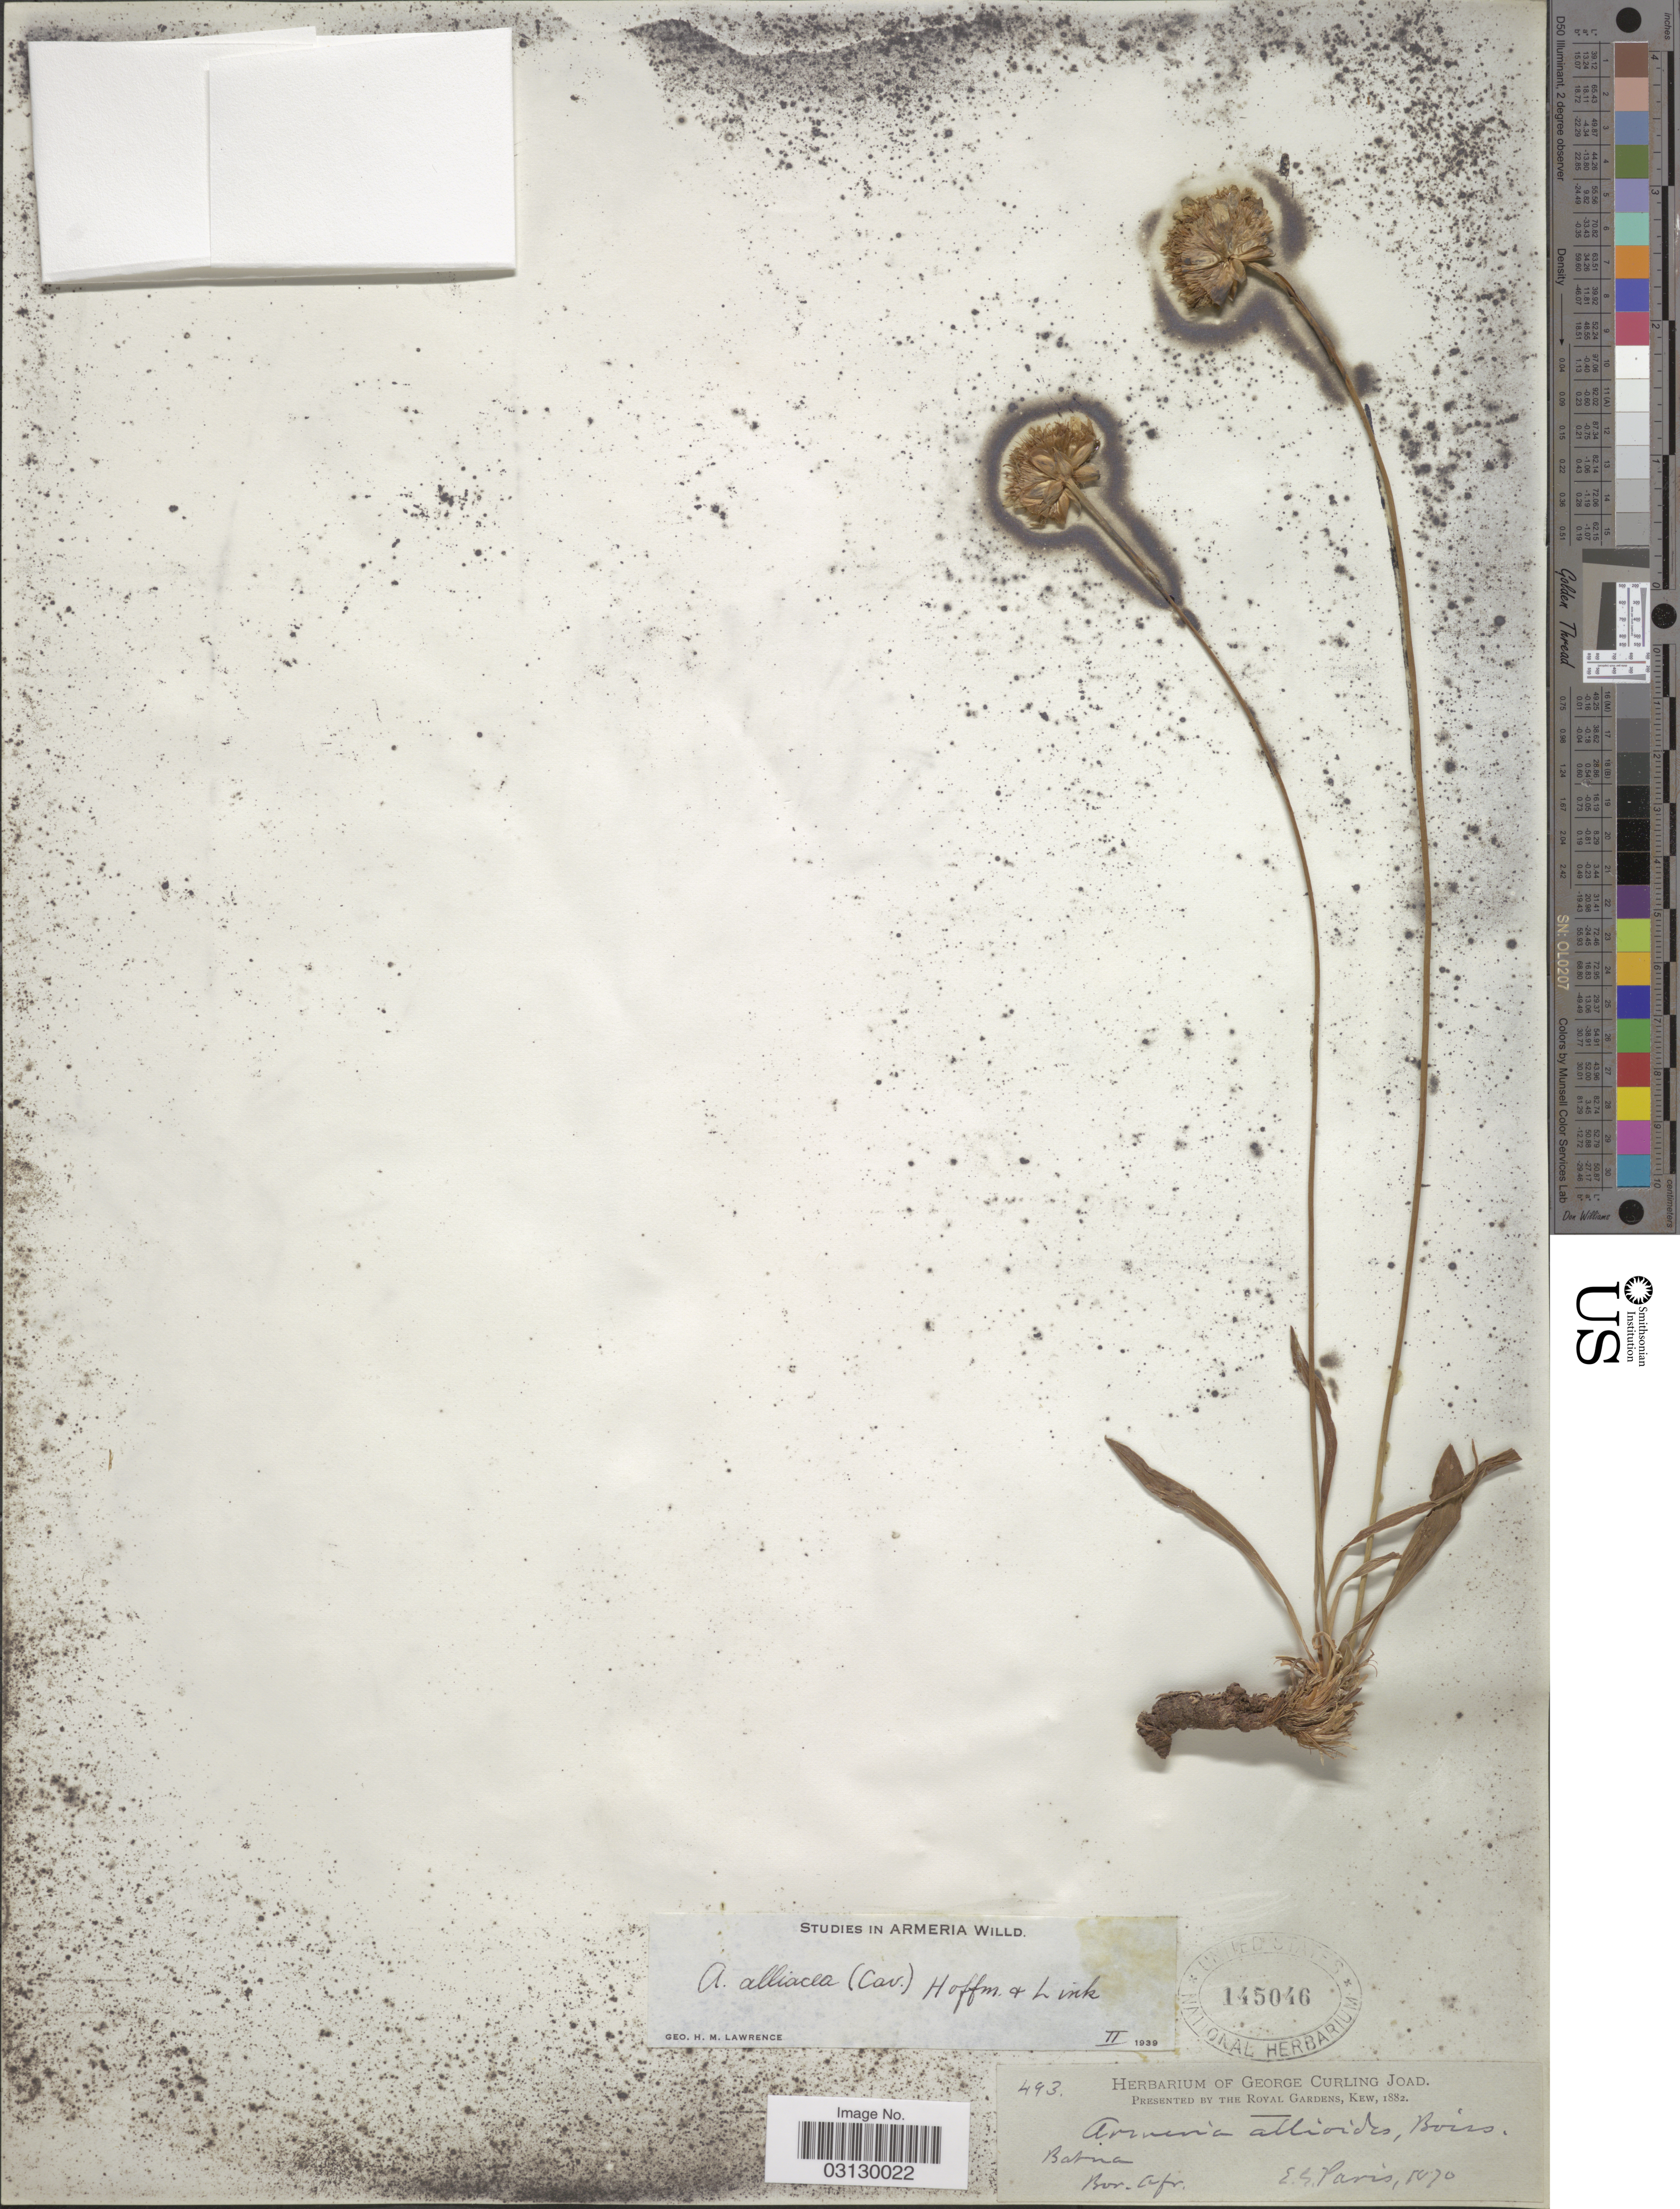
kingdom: Plantae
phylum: Tracheophyta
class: Magnoliopsida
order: Caryophyllales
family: Plumbaginaceae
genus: Armeria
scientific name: Armeria alliacea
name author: (Cav.) Hoffmanns. & Link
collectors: Paris, E.G.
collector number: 493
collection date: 1870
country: Algeria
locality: Batna, Bor. Africa.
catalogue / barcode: US 145046